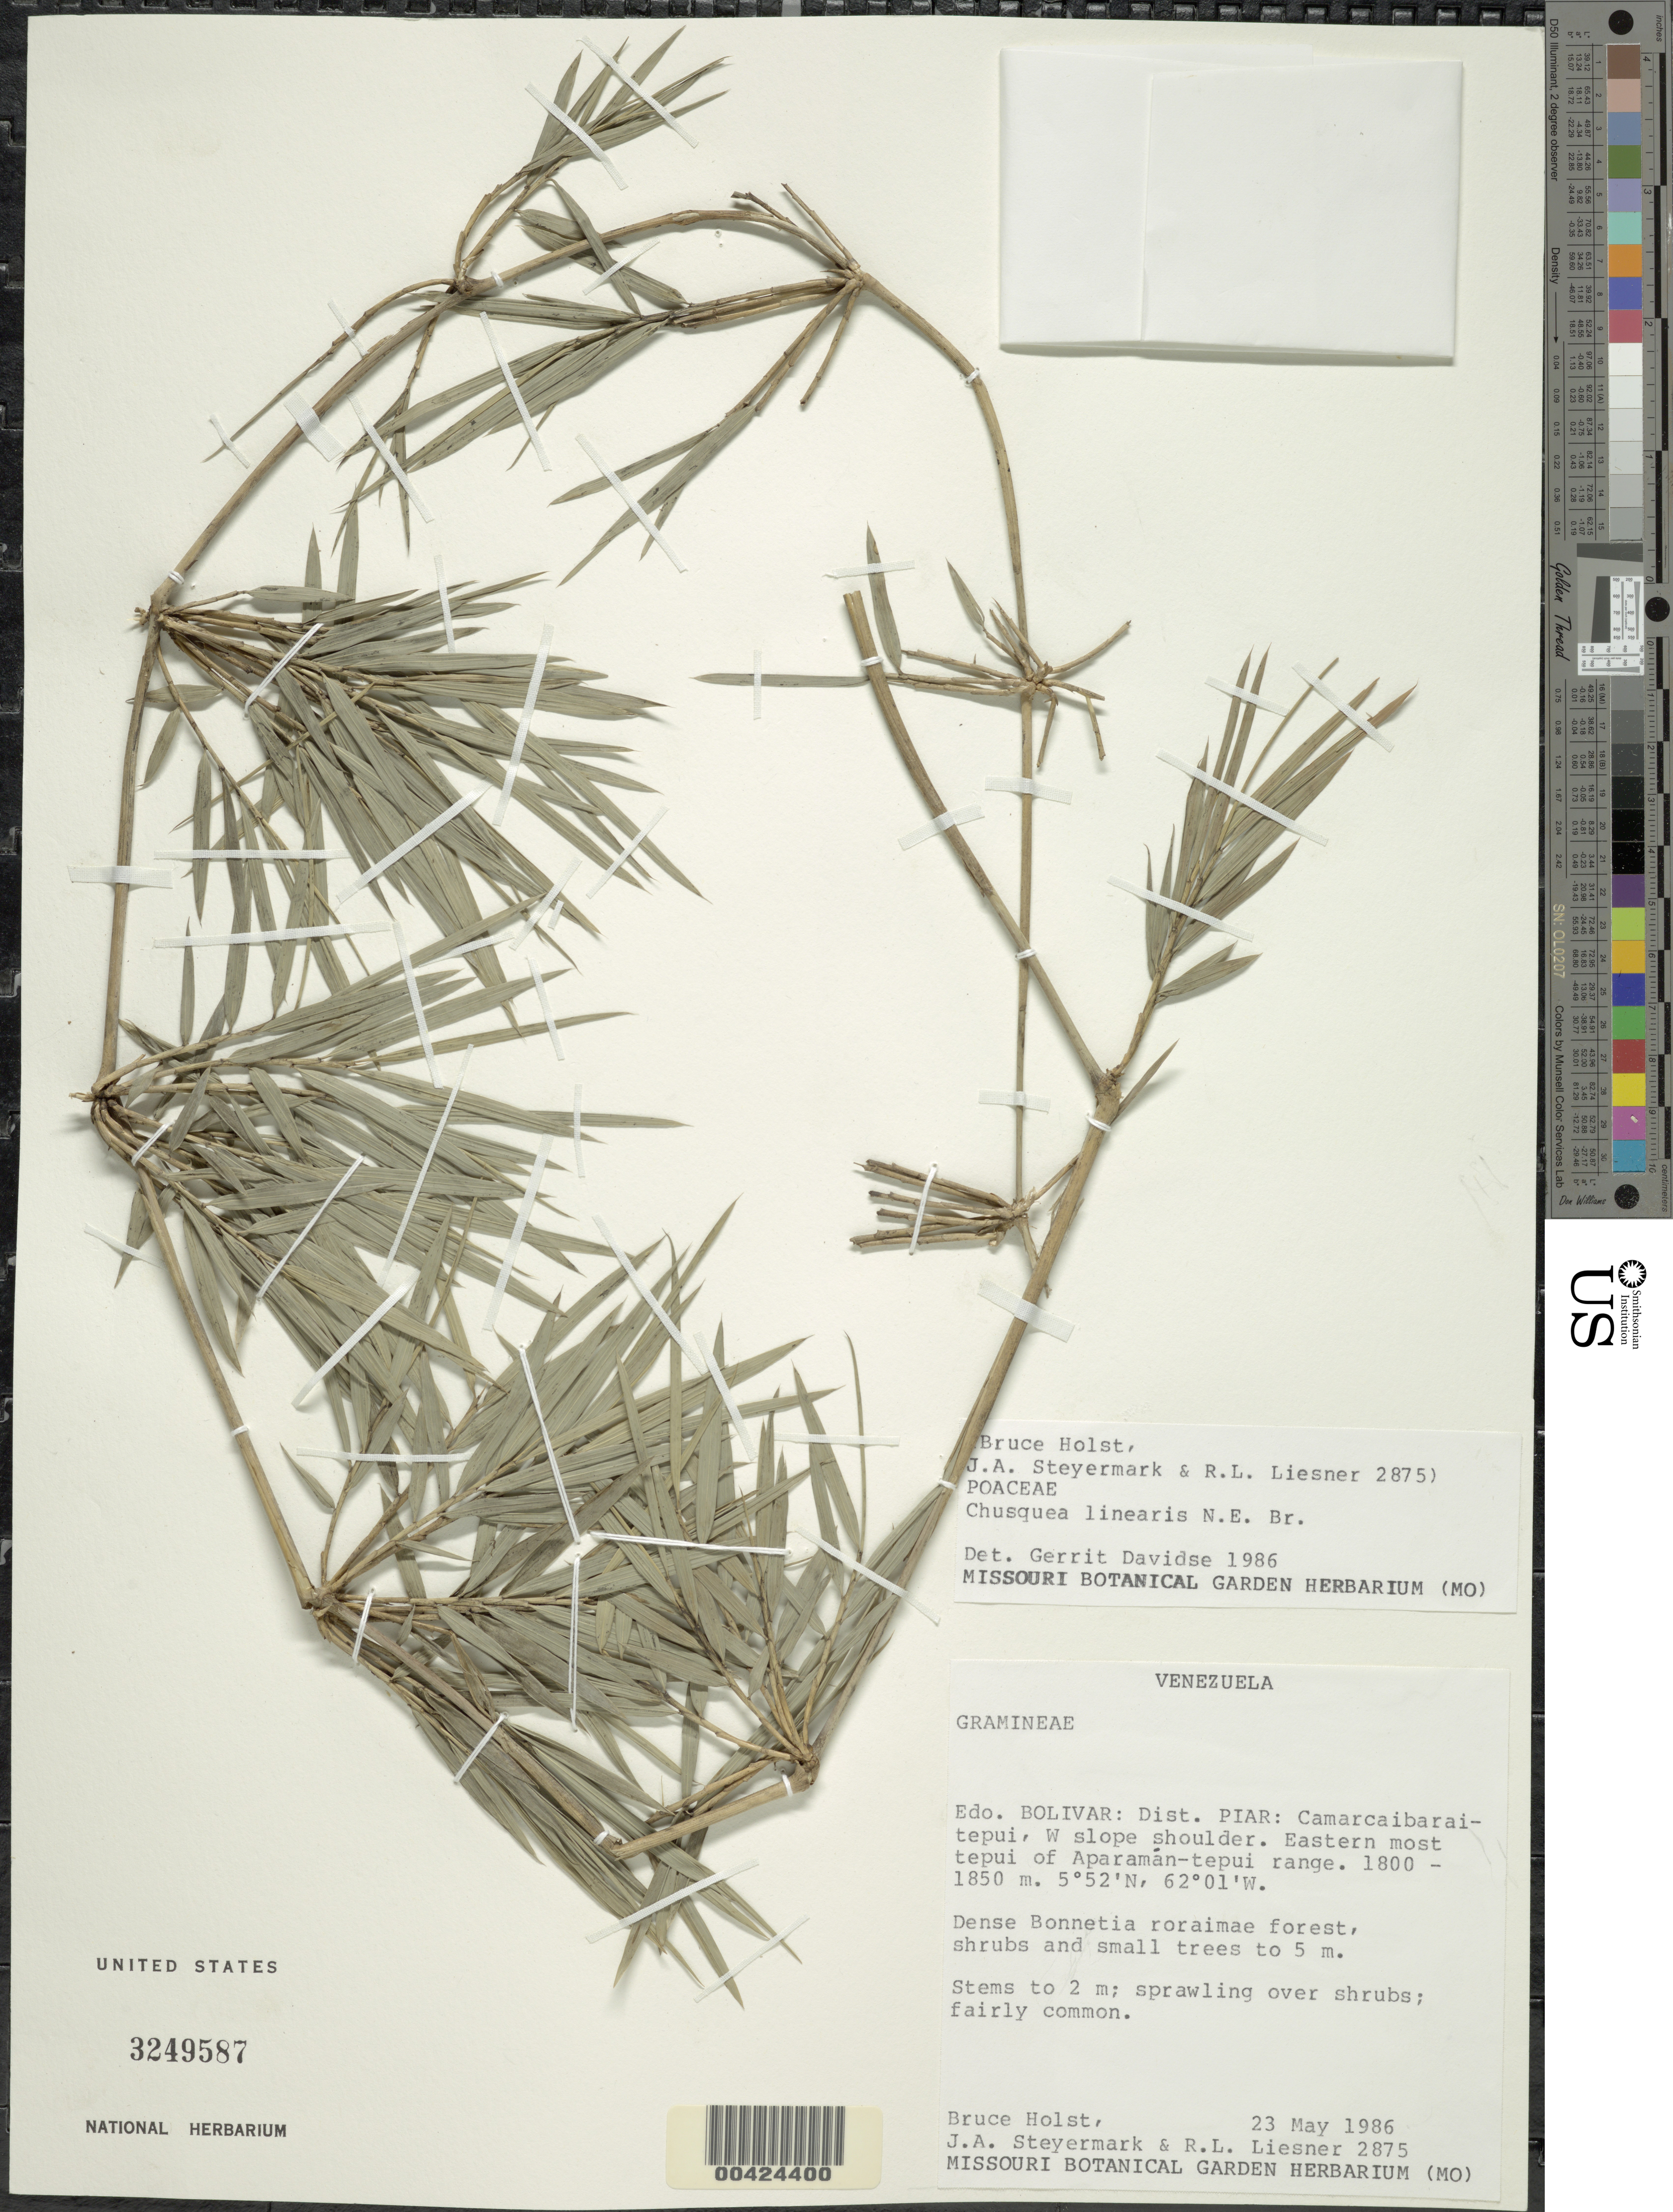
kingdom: Plantae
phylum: Tracheophyta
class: Liliopsida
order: Poales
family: Poaceae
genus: Chusquea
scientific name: Chusquea linearis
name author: N.E. Br.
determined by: Davidse, Gerrit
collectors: B. Holst, J. Steyermark & R. L. Liesner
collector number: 2875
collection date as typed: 23 May 1986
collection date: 1986-05-23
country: Venezuela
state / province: Bolivar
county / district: Piar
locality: Camarcaibarai-tepui; eastern most tepui of the aparaman-tepui range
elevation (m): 1800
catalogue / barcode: US 3249587